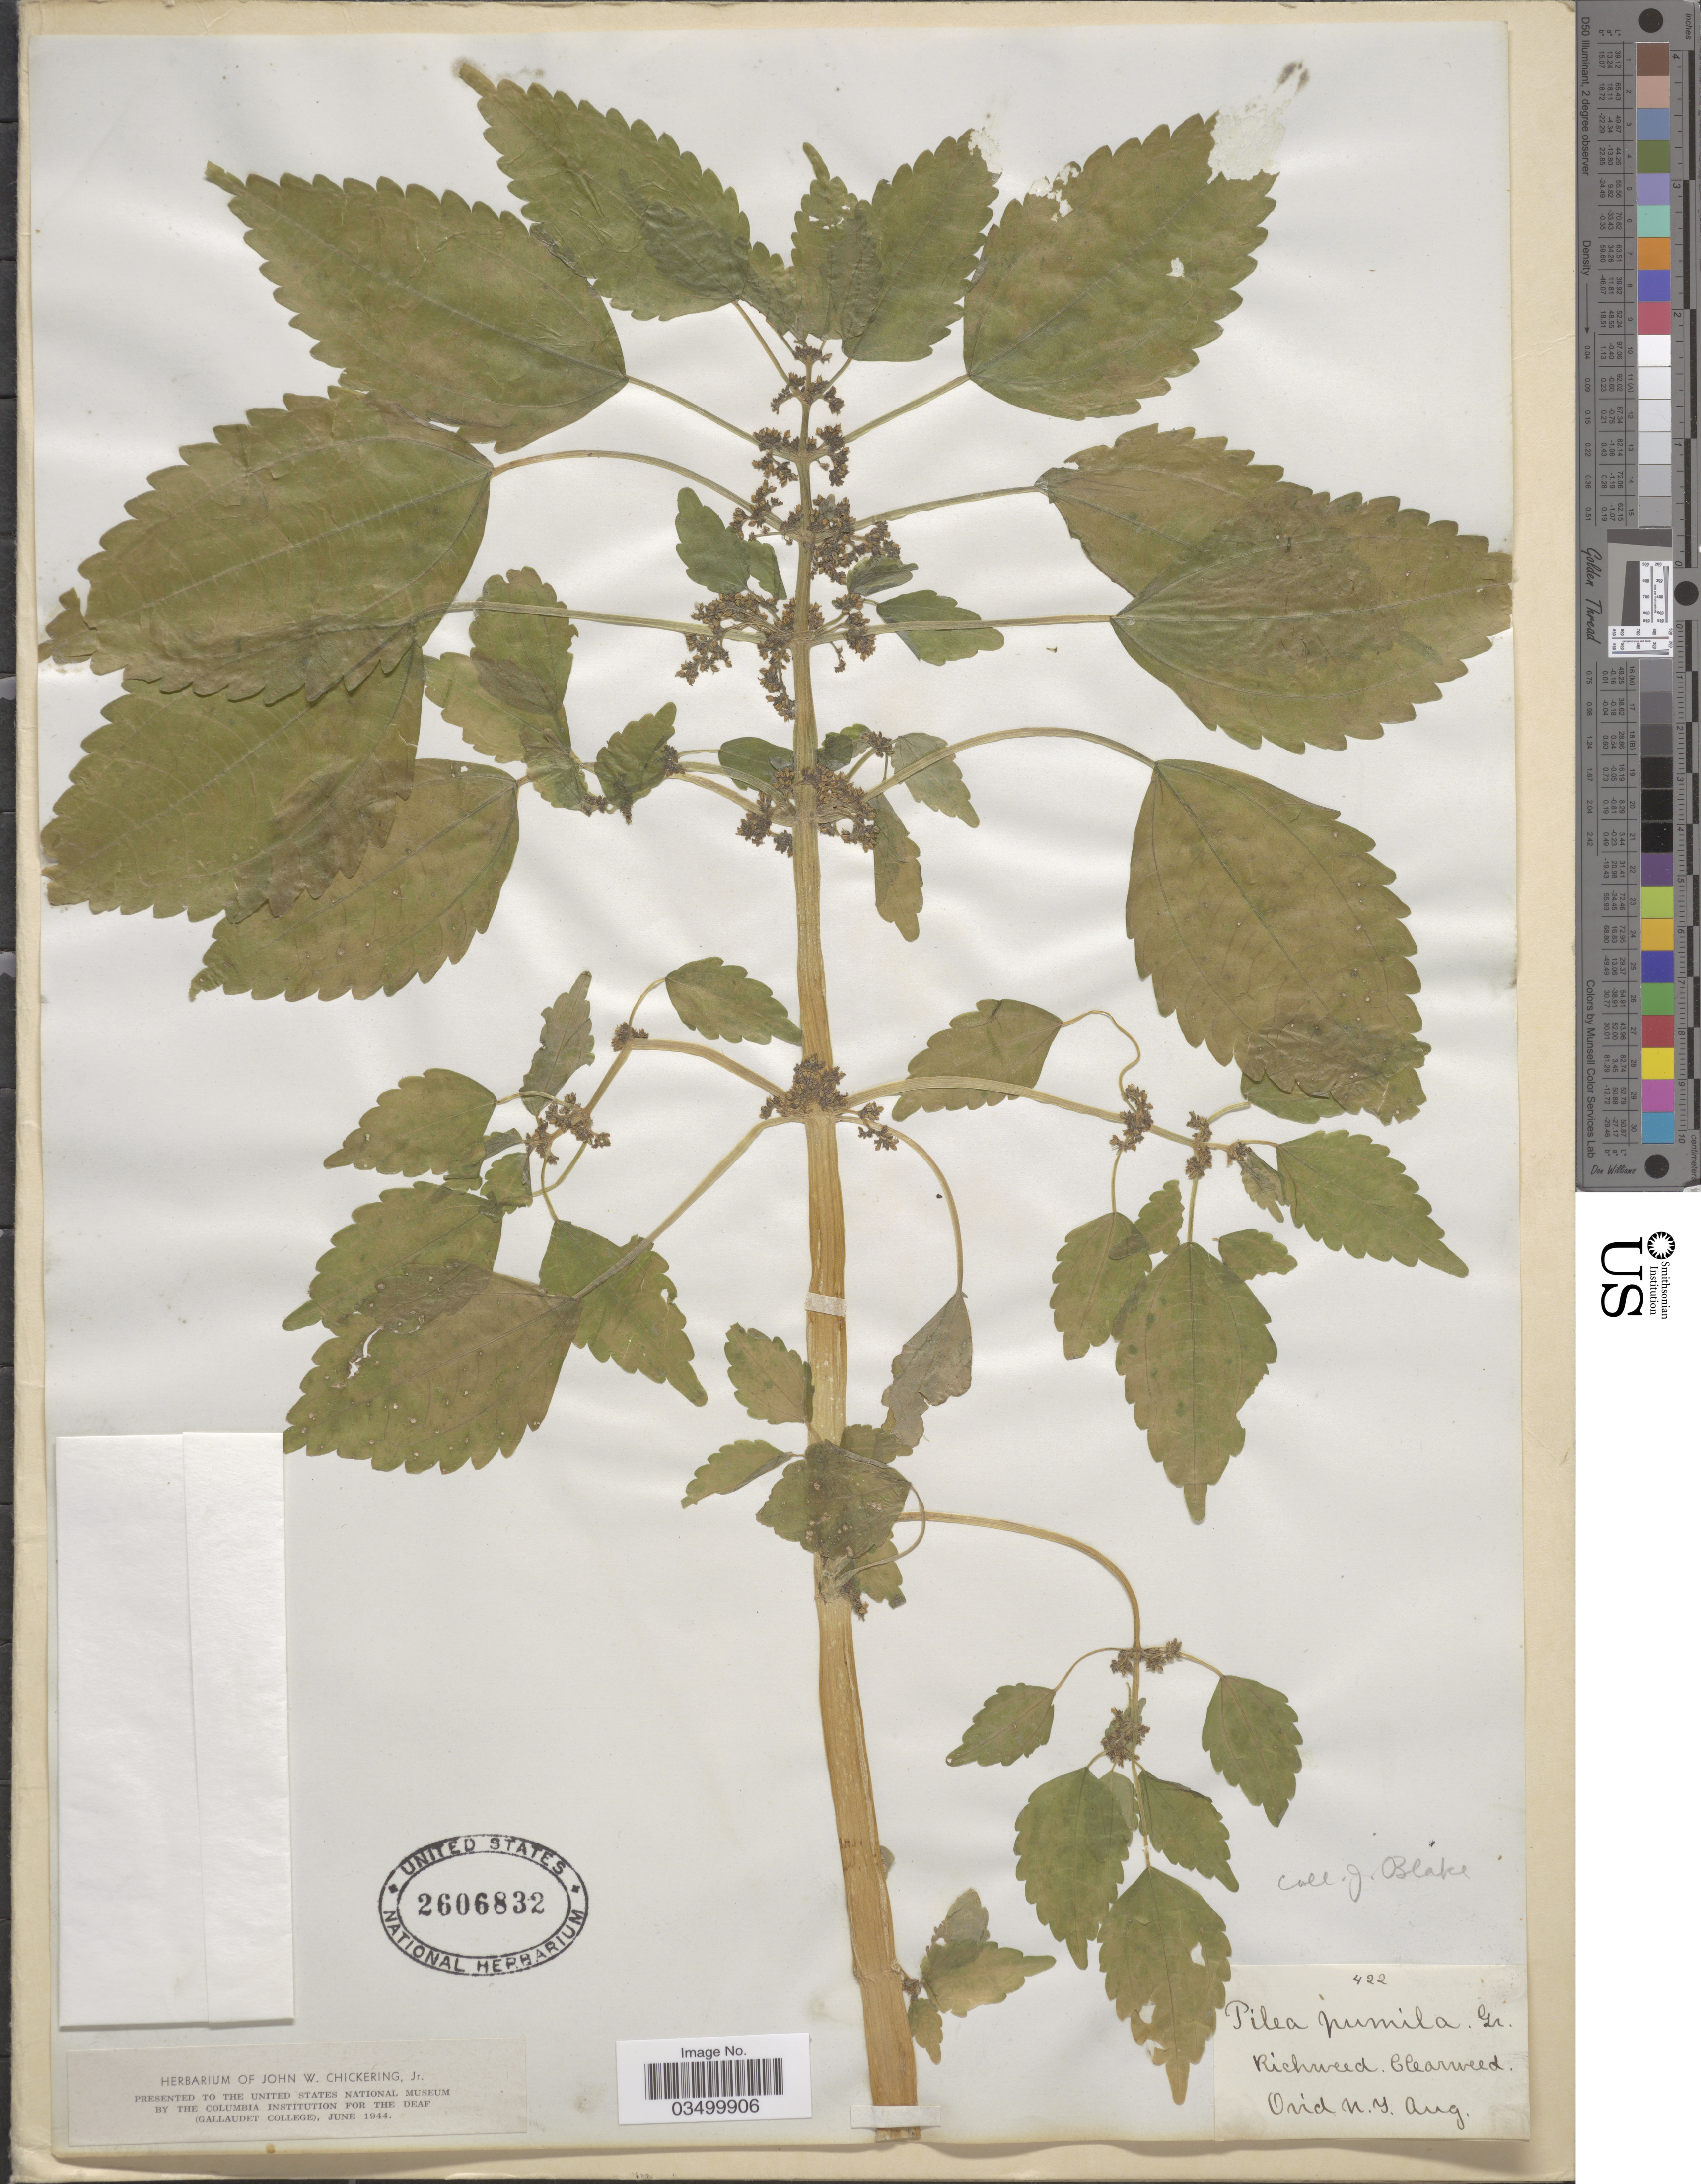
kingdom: Plantae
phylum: Tracheophyta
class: Magnoliopsida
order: Rosales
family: Urticaceae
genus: Pilea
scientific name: Pilea pumila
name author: (L.) A. Gray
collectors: J. Blake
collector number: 422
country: United States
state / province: New York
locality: Rorid.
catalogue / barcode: US 2606832